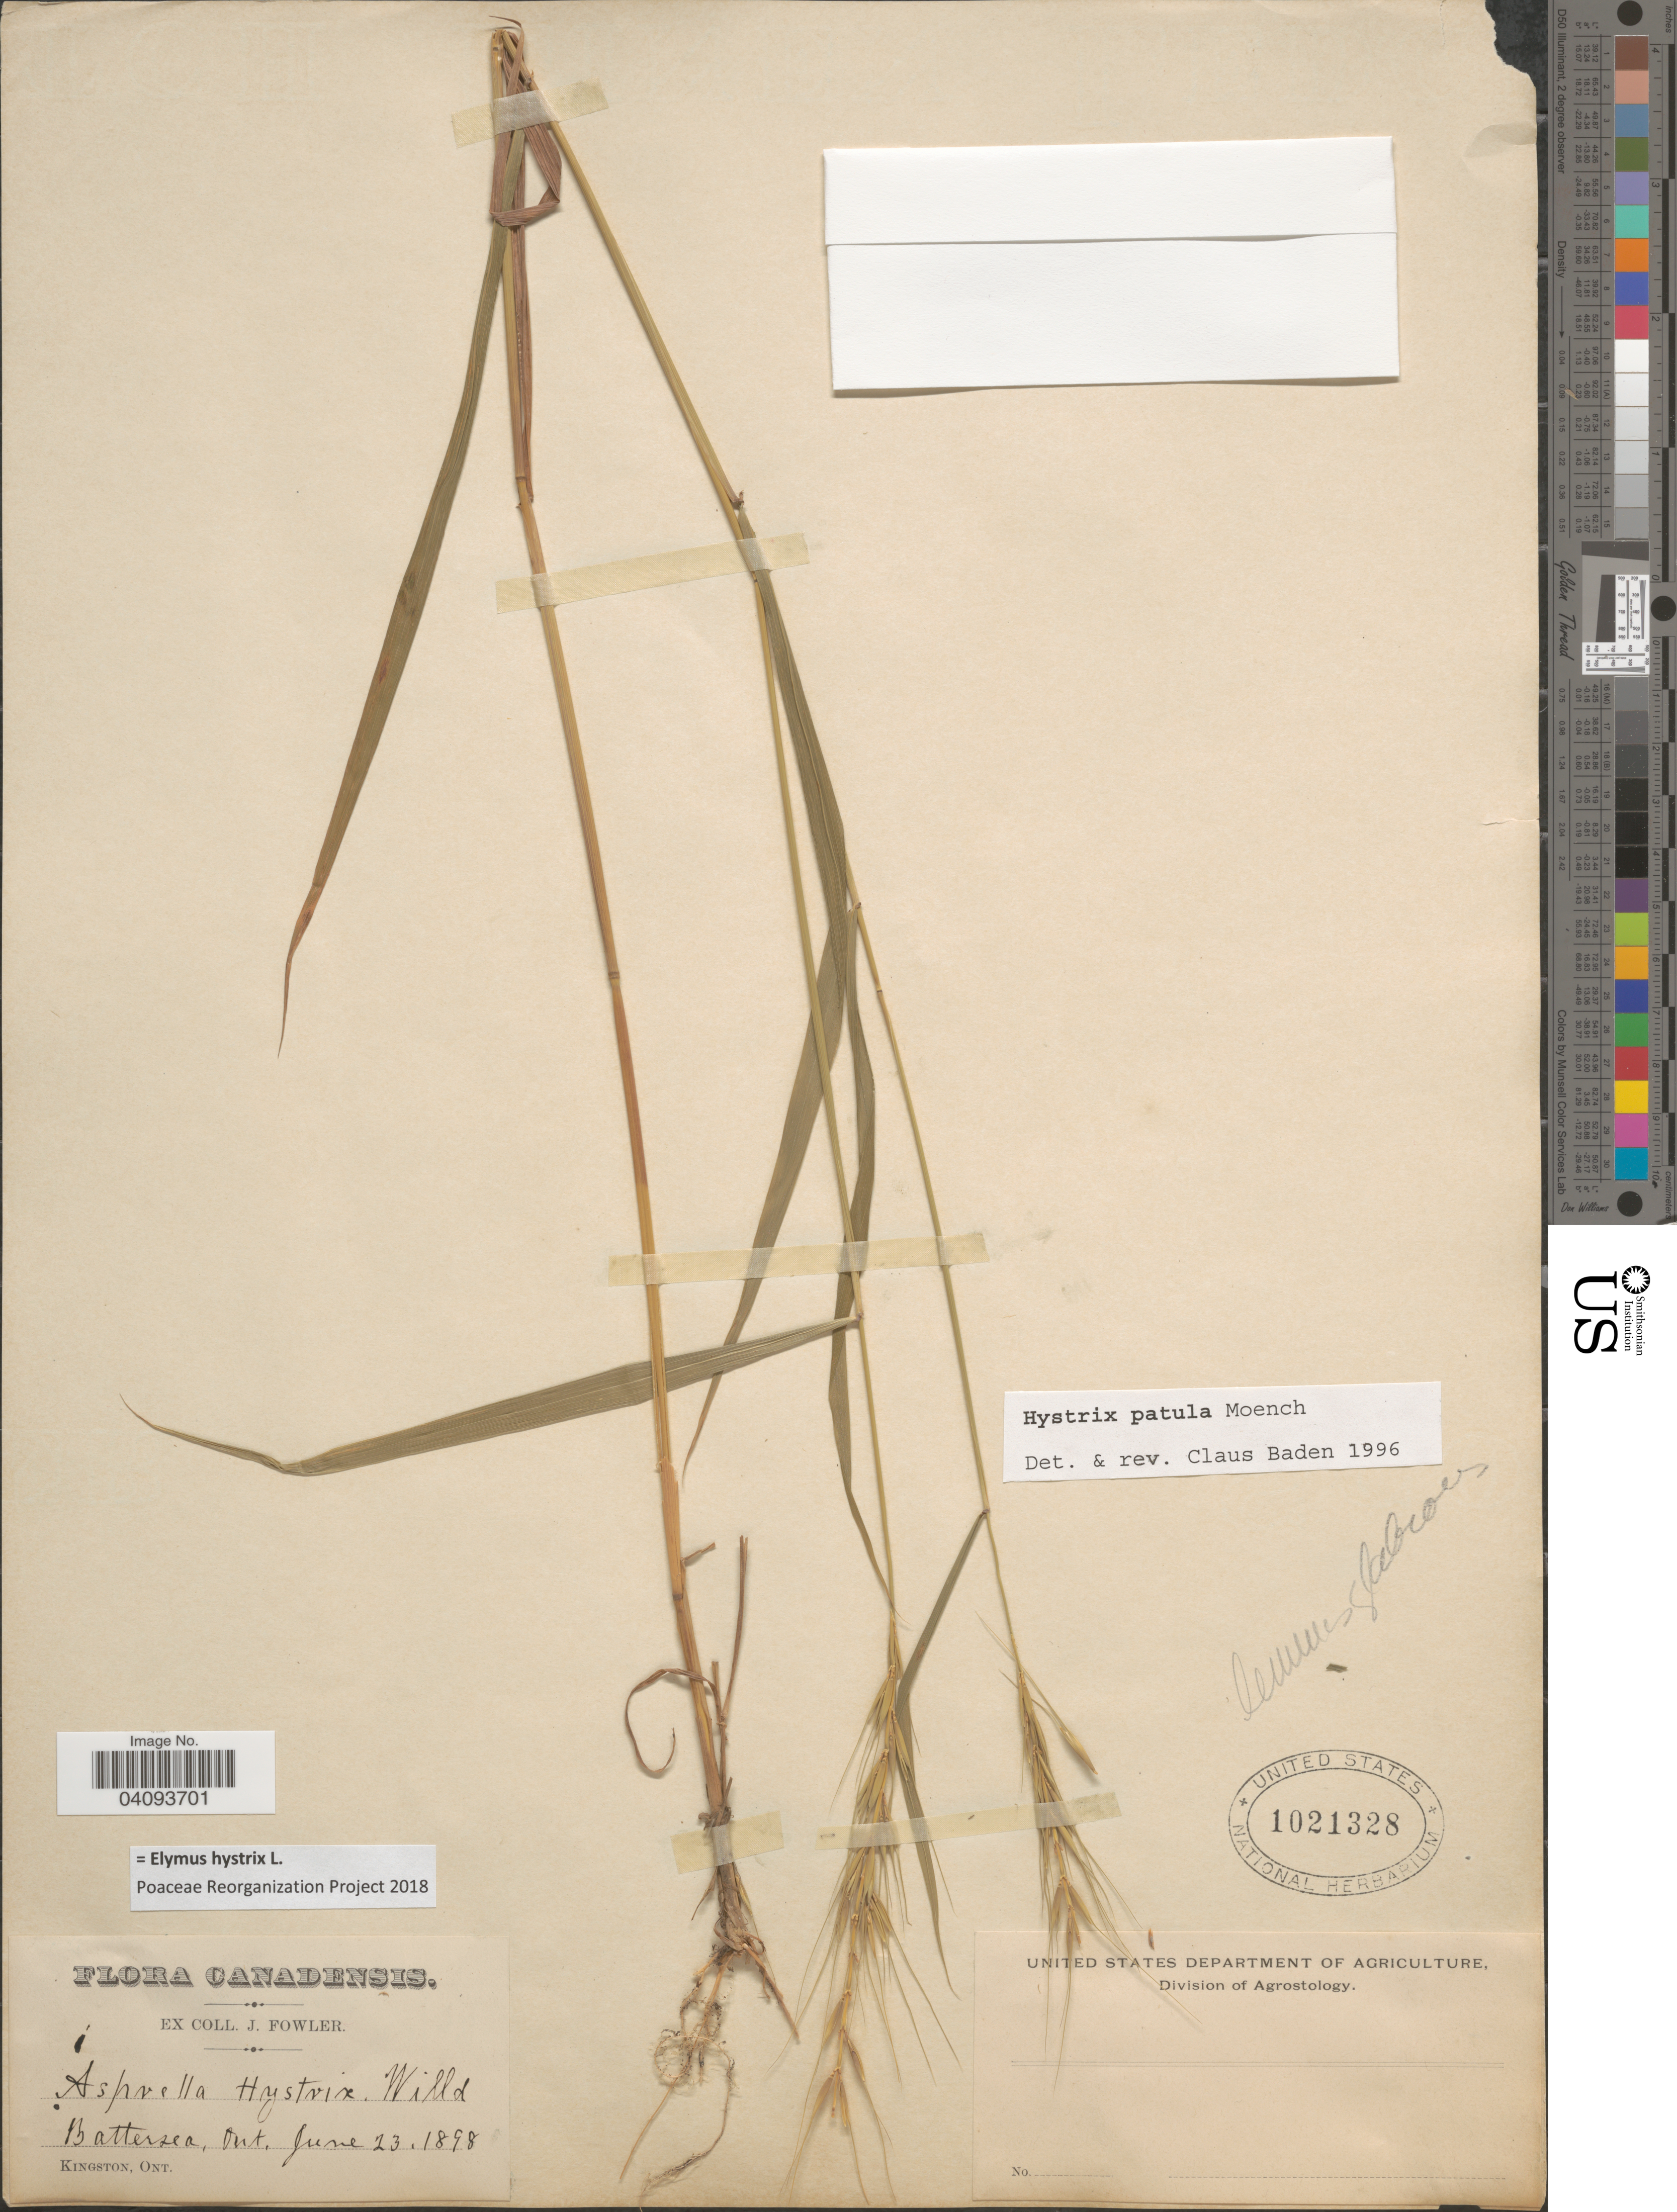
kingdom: Plantae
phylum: Tracheophyta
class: Liliopsida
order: Poales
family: Poaceae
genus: Elymus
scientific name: Elymus hystrix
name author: L.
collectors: J. Fowler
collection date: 1898-06-23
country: Canada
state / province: Ontario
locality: Battersea.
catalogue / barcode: US 1021328